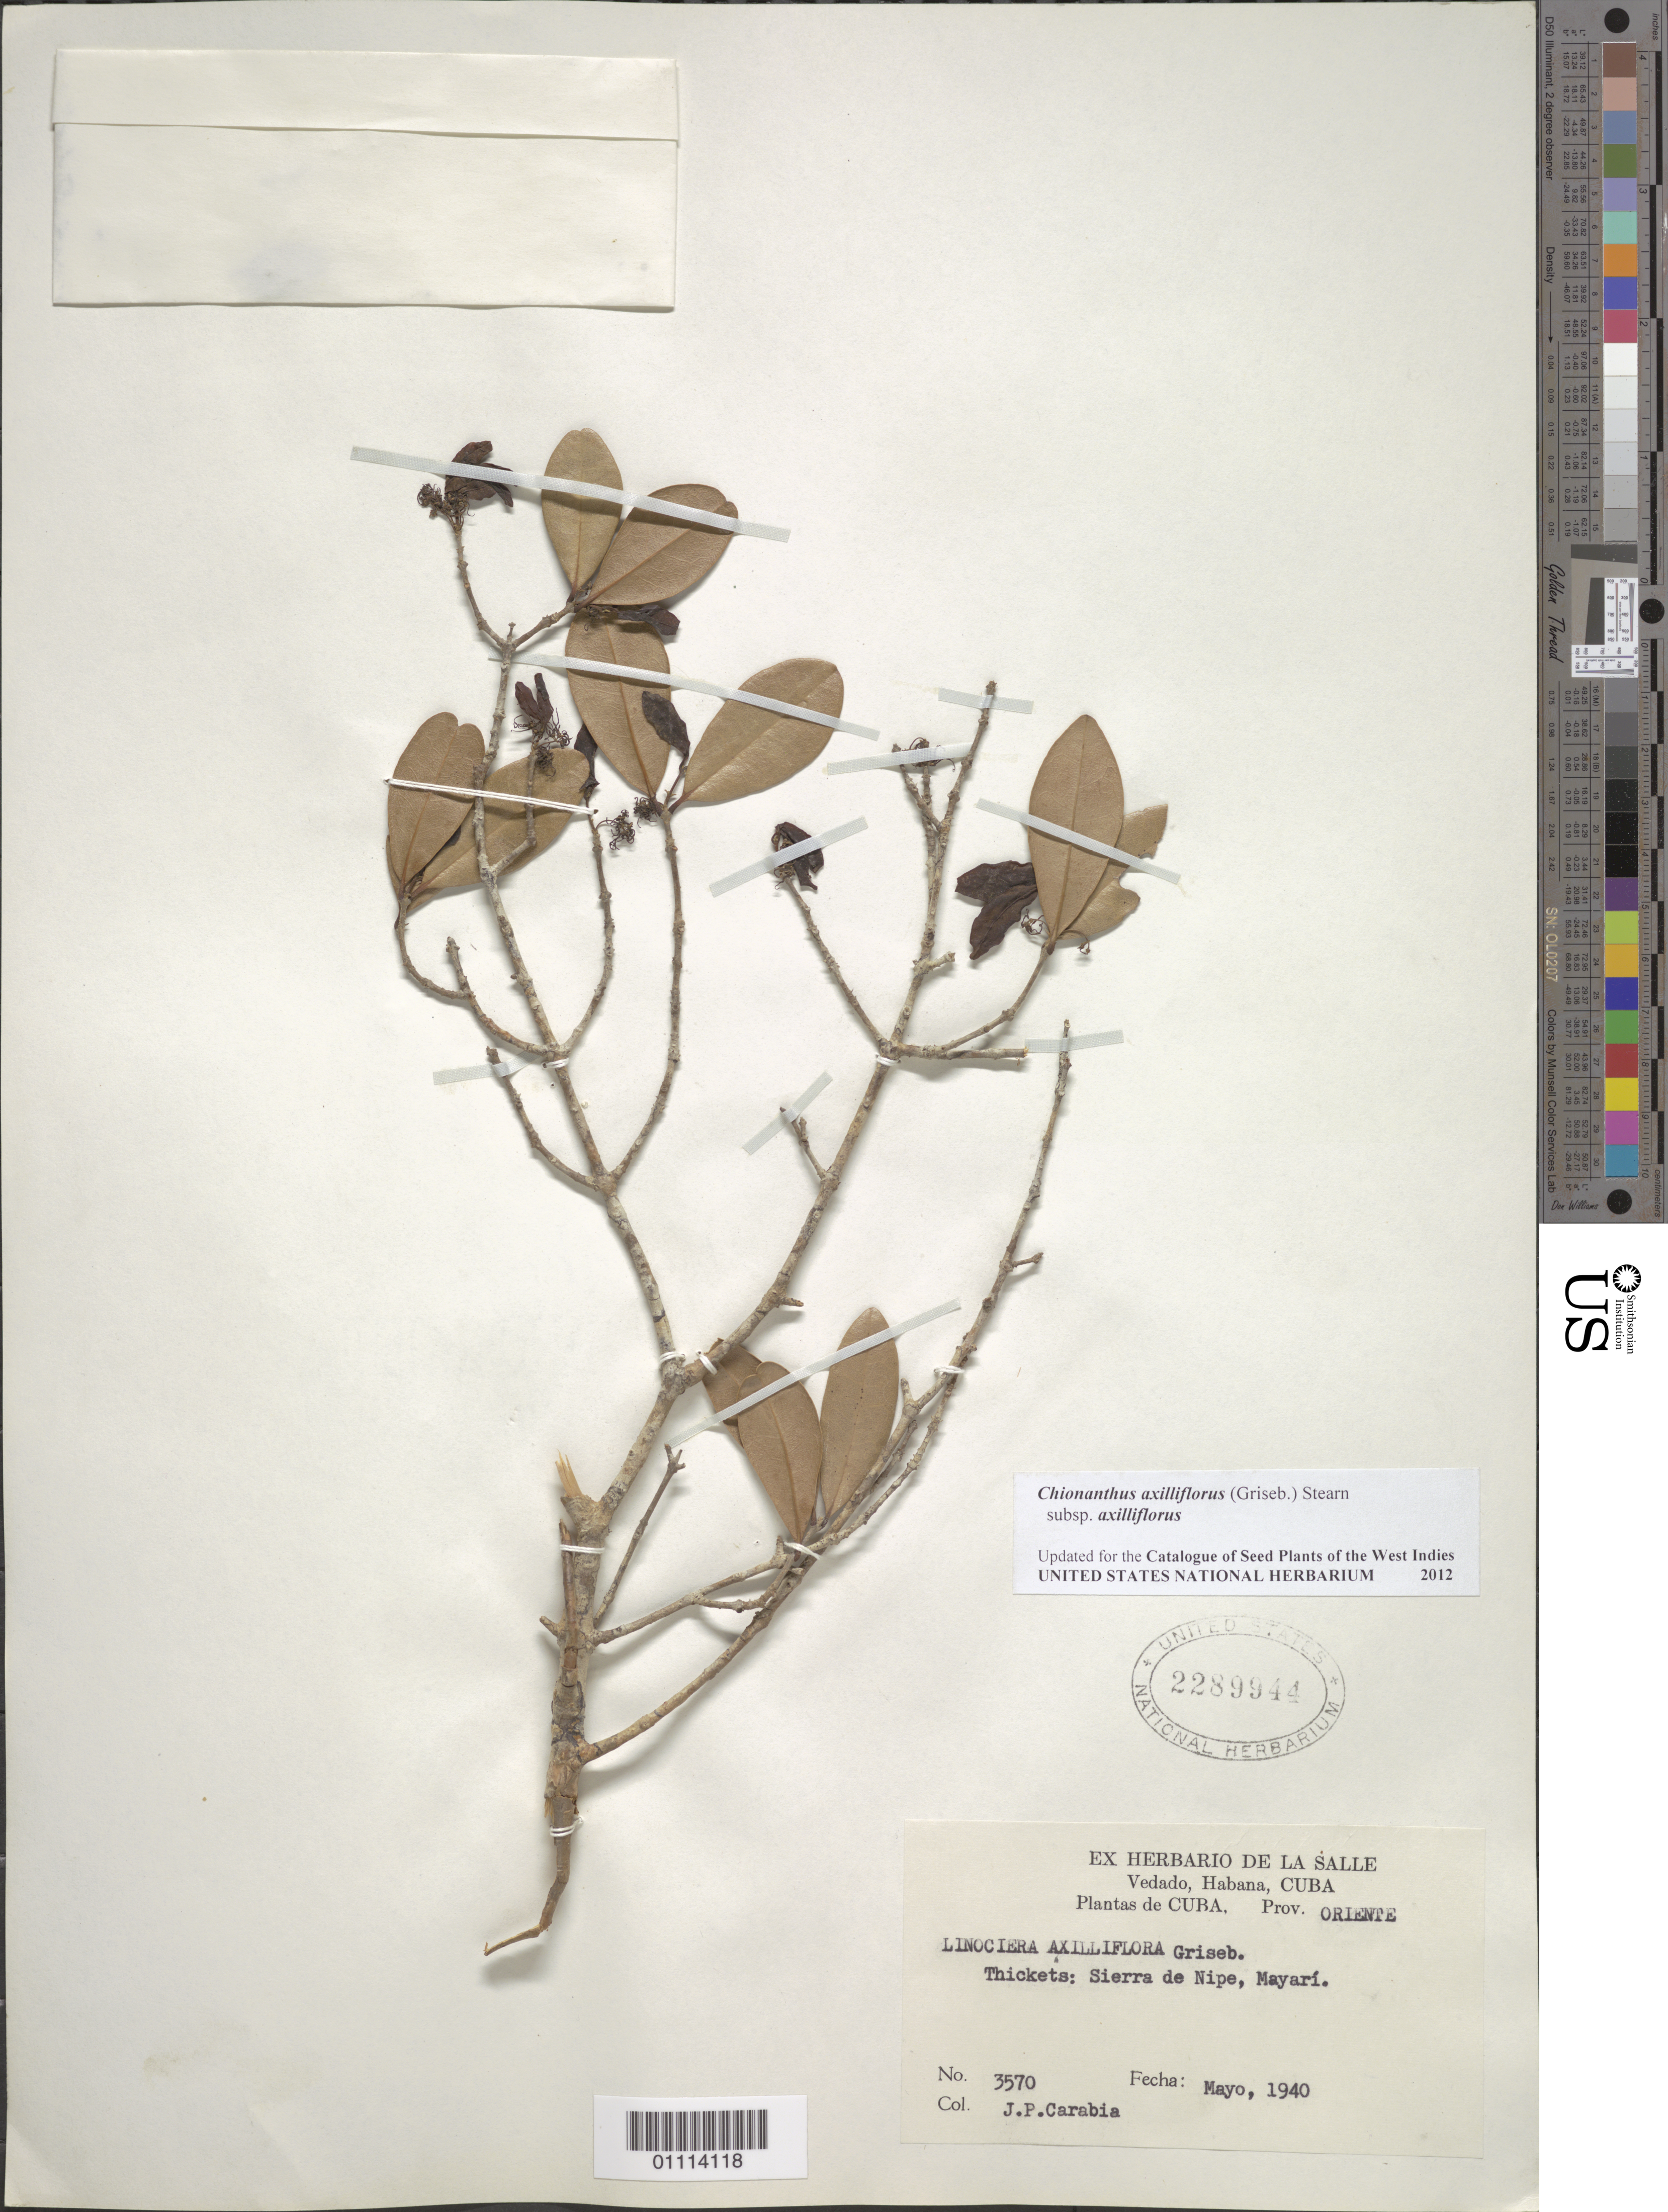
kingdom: Plantae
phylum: Tracheophyta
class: Magnoliopsida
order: Lamiales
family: Oleaceae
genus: Linociera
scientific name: Linociera axilliflora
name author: Griseb.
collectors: J. Carabia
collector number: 3570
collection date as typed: May 1940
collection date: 1940-05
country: Cuba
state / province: Holguín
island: Cuba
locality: Thickets: Sierra de Nipe, Mayari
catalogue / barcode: US 2289944